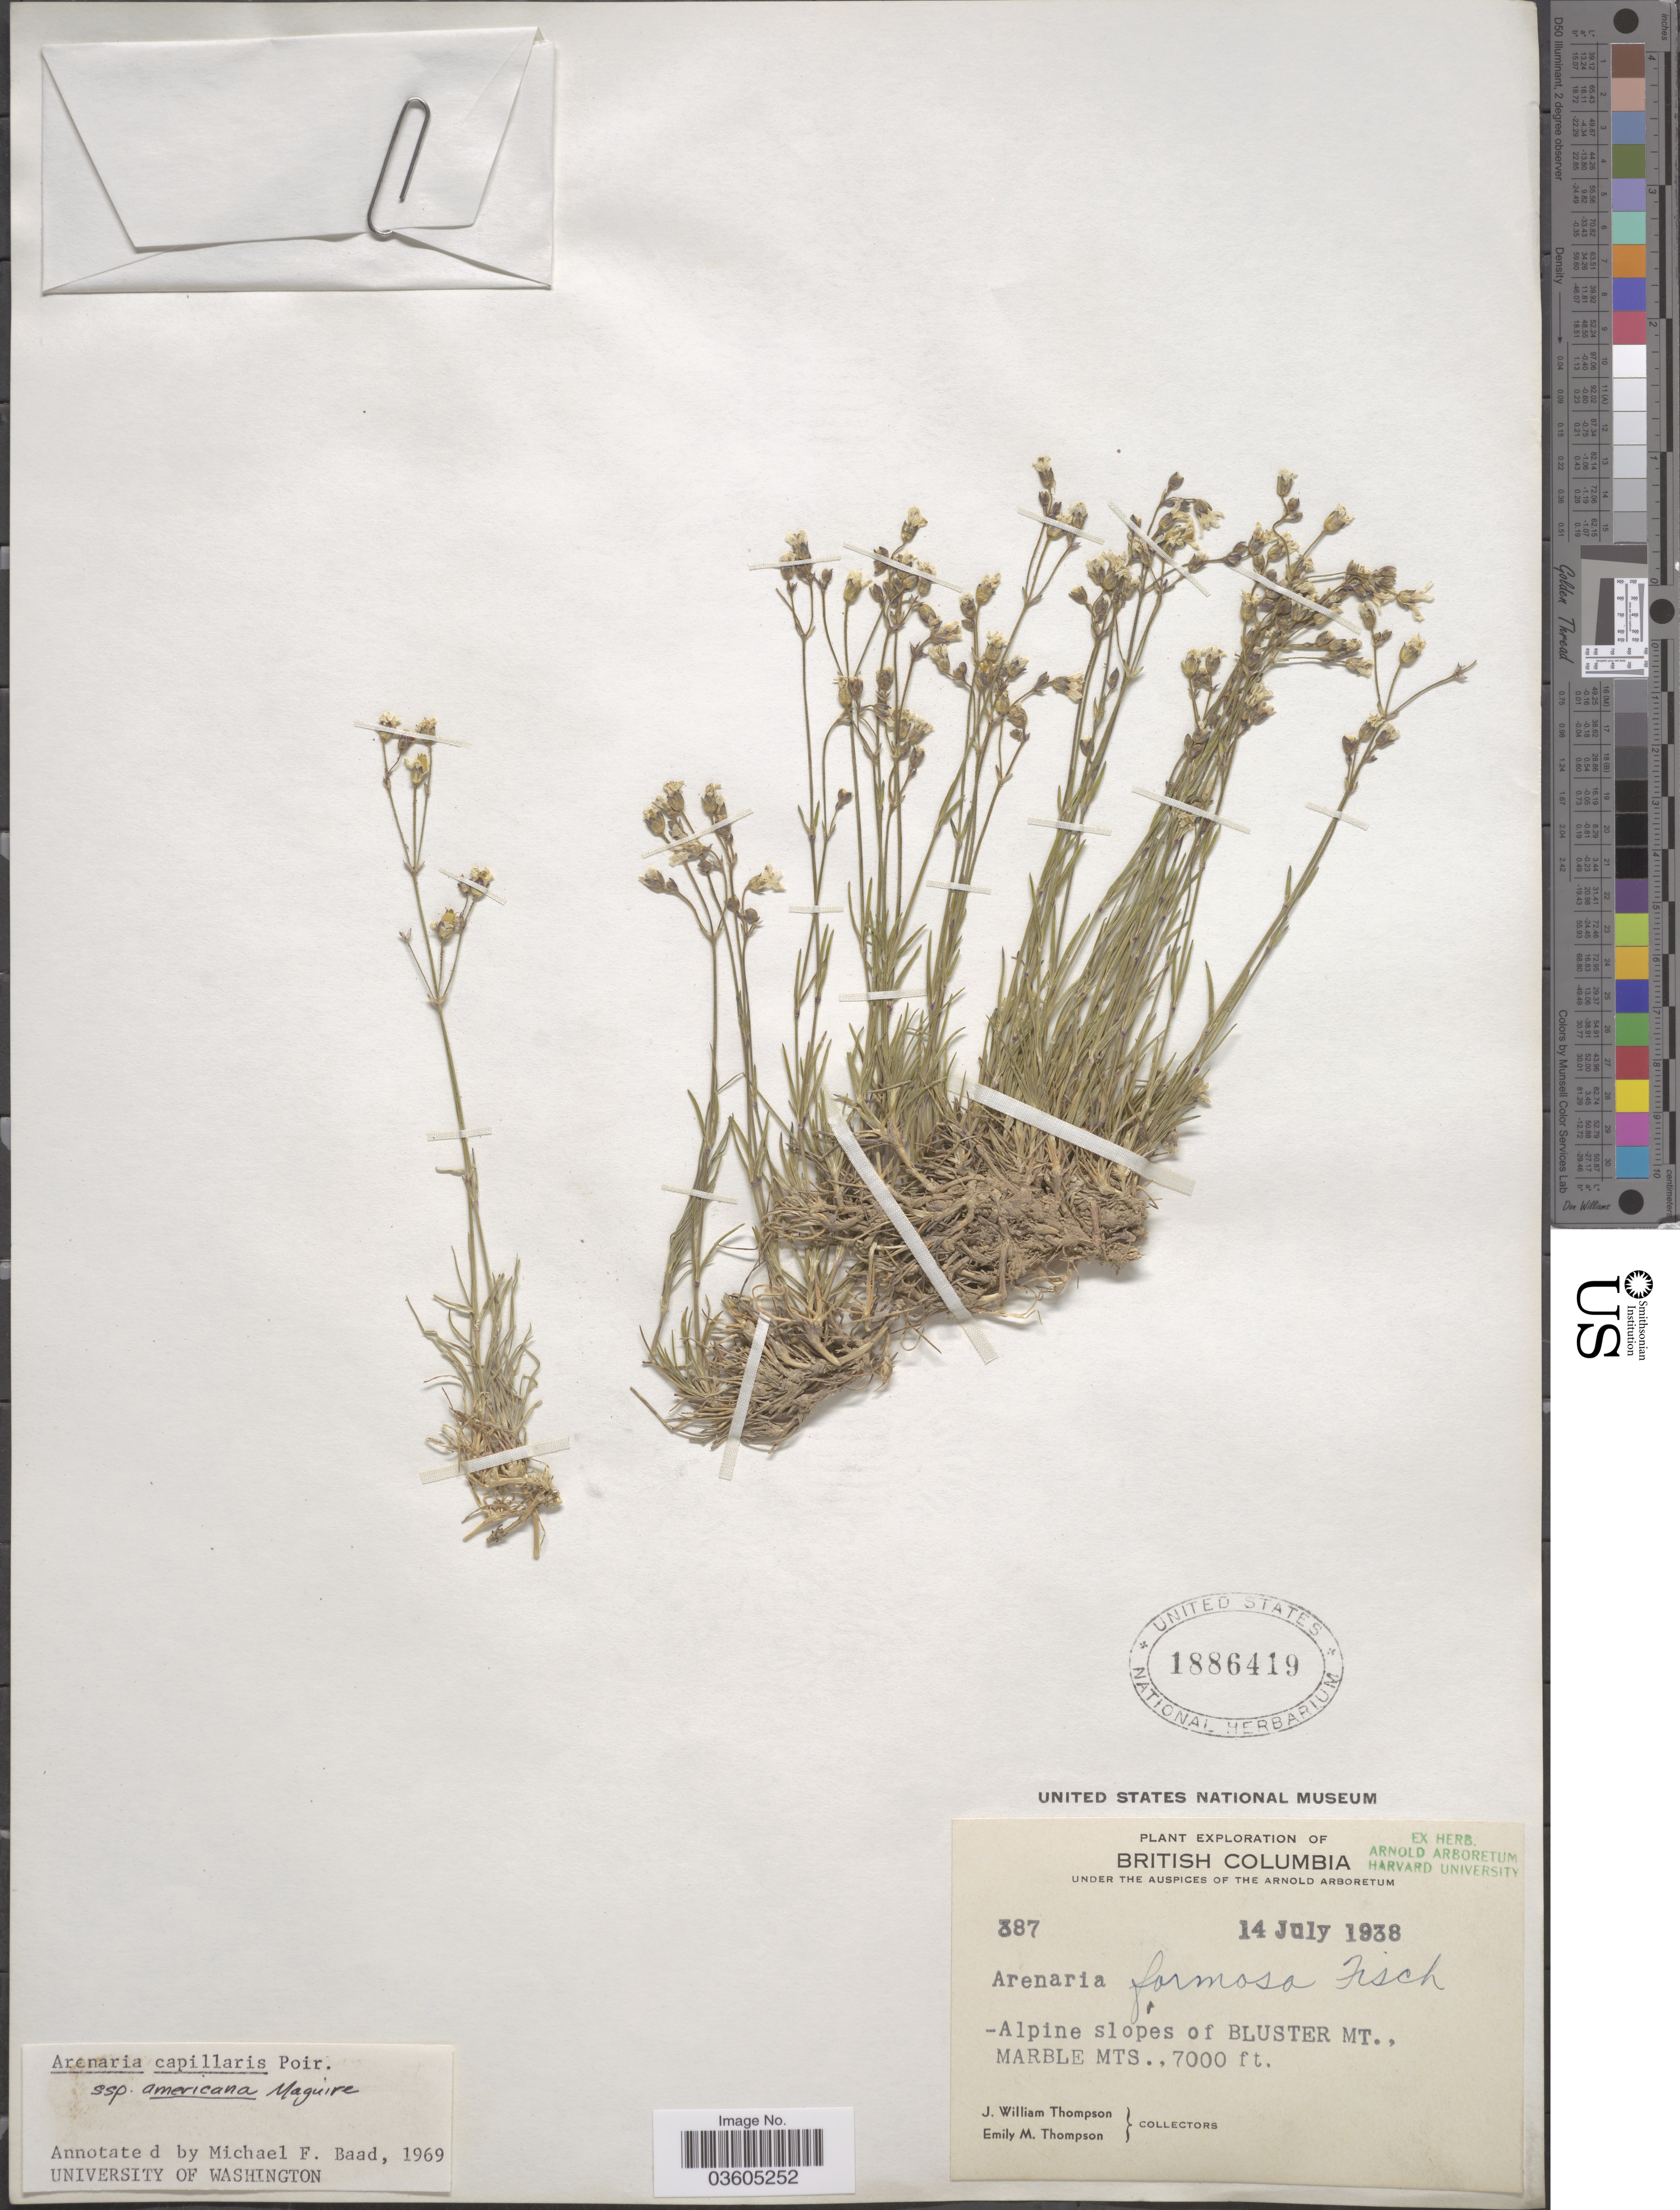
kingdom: Plantae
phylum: Tracheophyta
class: Magnoliopsida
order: Caryophyllales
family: Caryophyllaceae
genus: Eremogone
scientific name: Eremogone capillaris var. americana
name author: (Maguire) R.L. Hartm. & Rabeler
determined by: U.S. National Herbarium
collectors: J. W. Thompson & E. M. Thompson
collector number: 387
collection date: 1938-07-14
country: Canada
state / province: British Columbia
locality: Alpine slopes of Bluster Mt., Marble Mts.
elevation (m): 2134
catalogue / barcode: US 1886419